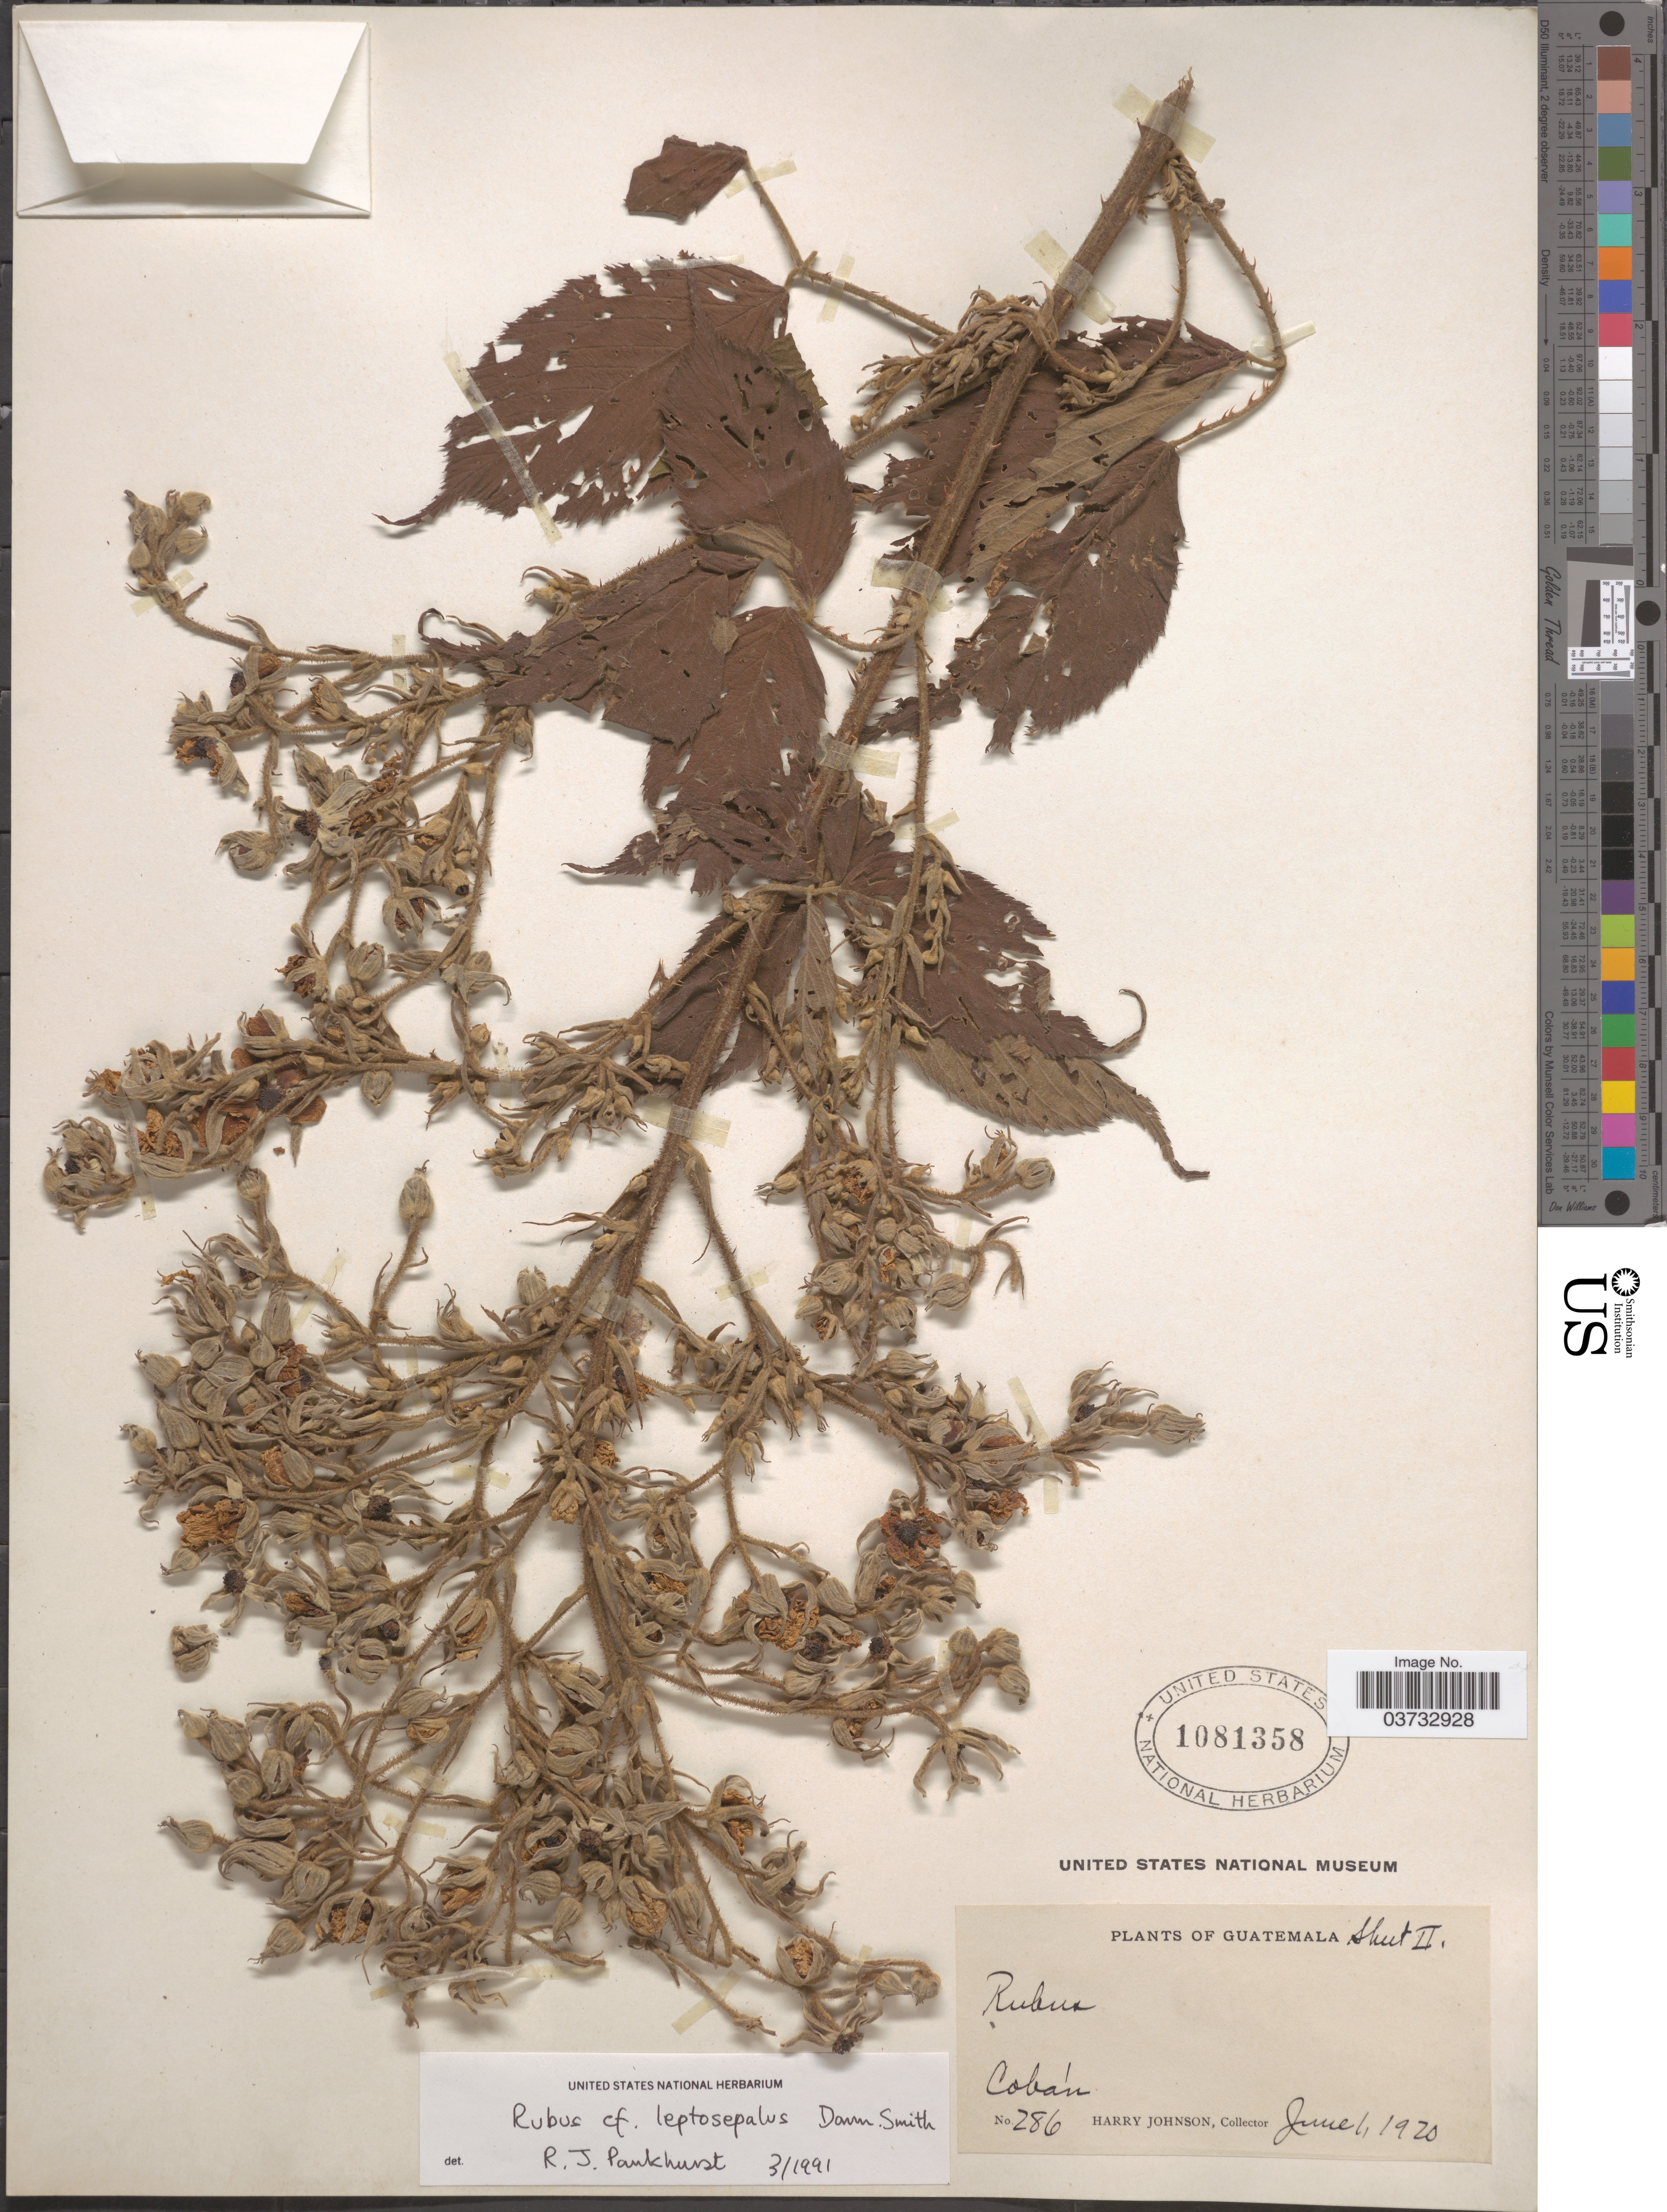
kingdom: Plantae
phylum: Tracheophyta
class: Magnoliopsida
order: Rosales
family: Rosaceae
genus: Rubus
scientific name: Rubus leptosepalus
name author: Donn. Sm.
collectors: H. Johnson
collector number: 286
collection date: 1920-06-01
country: Guatemala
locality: Cobán.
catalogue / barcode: US 1081358